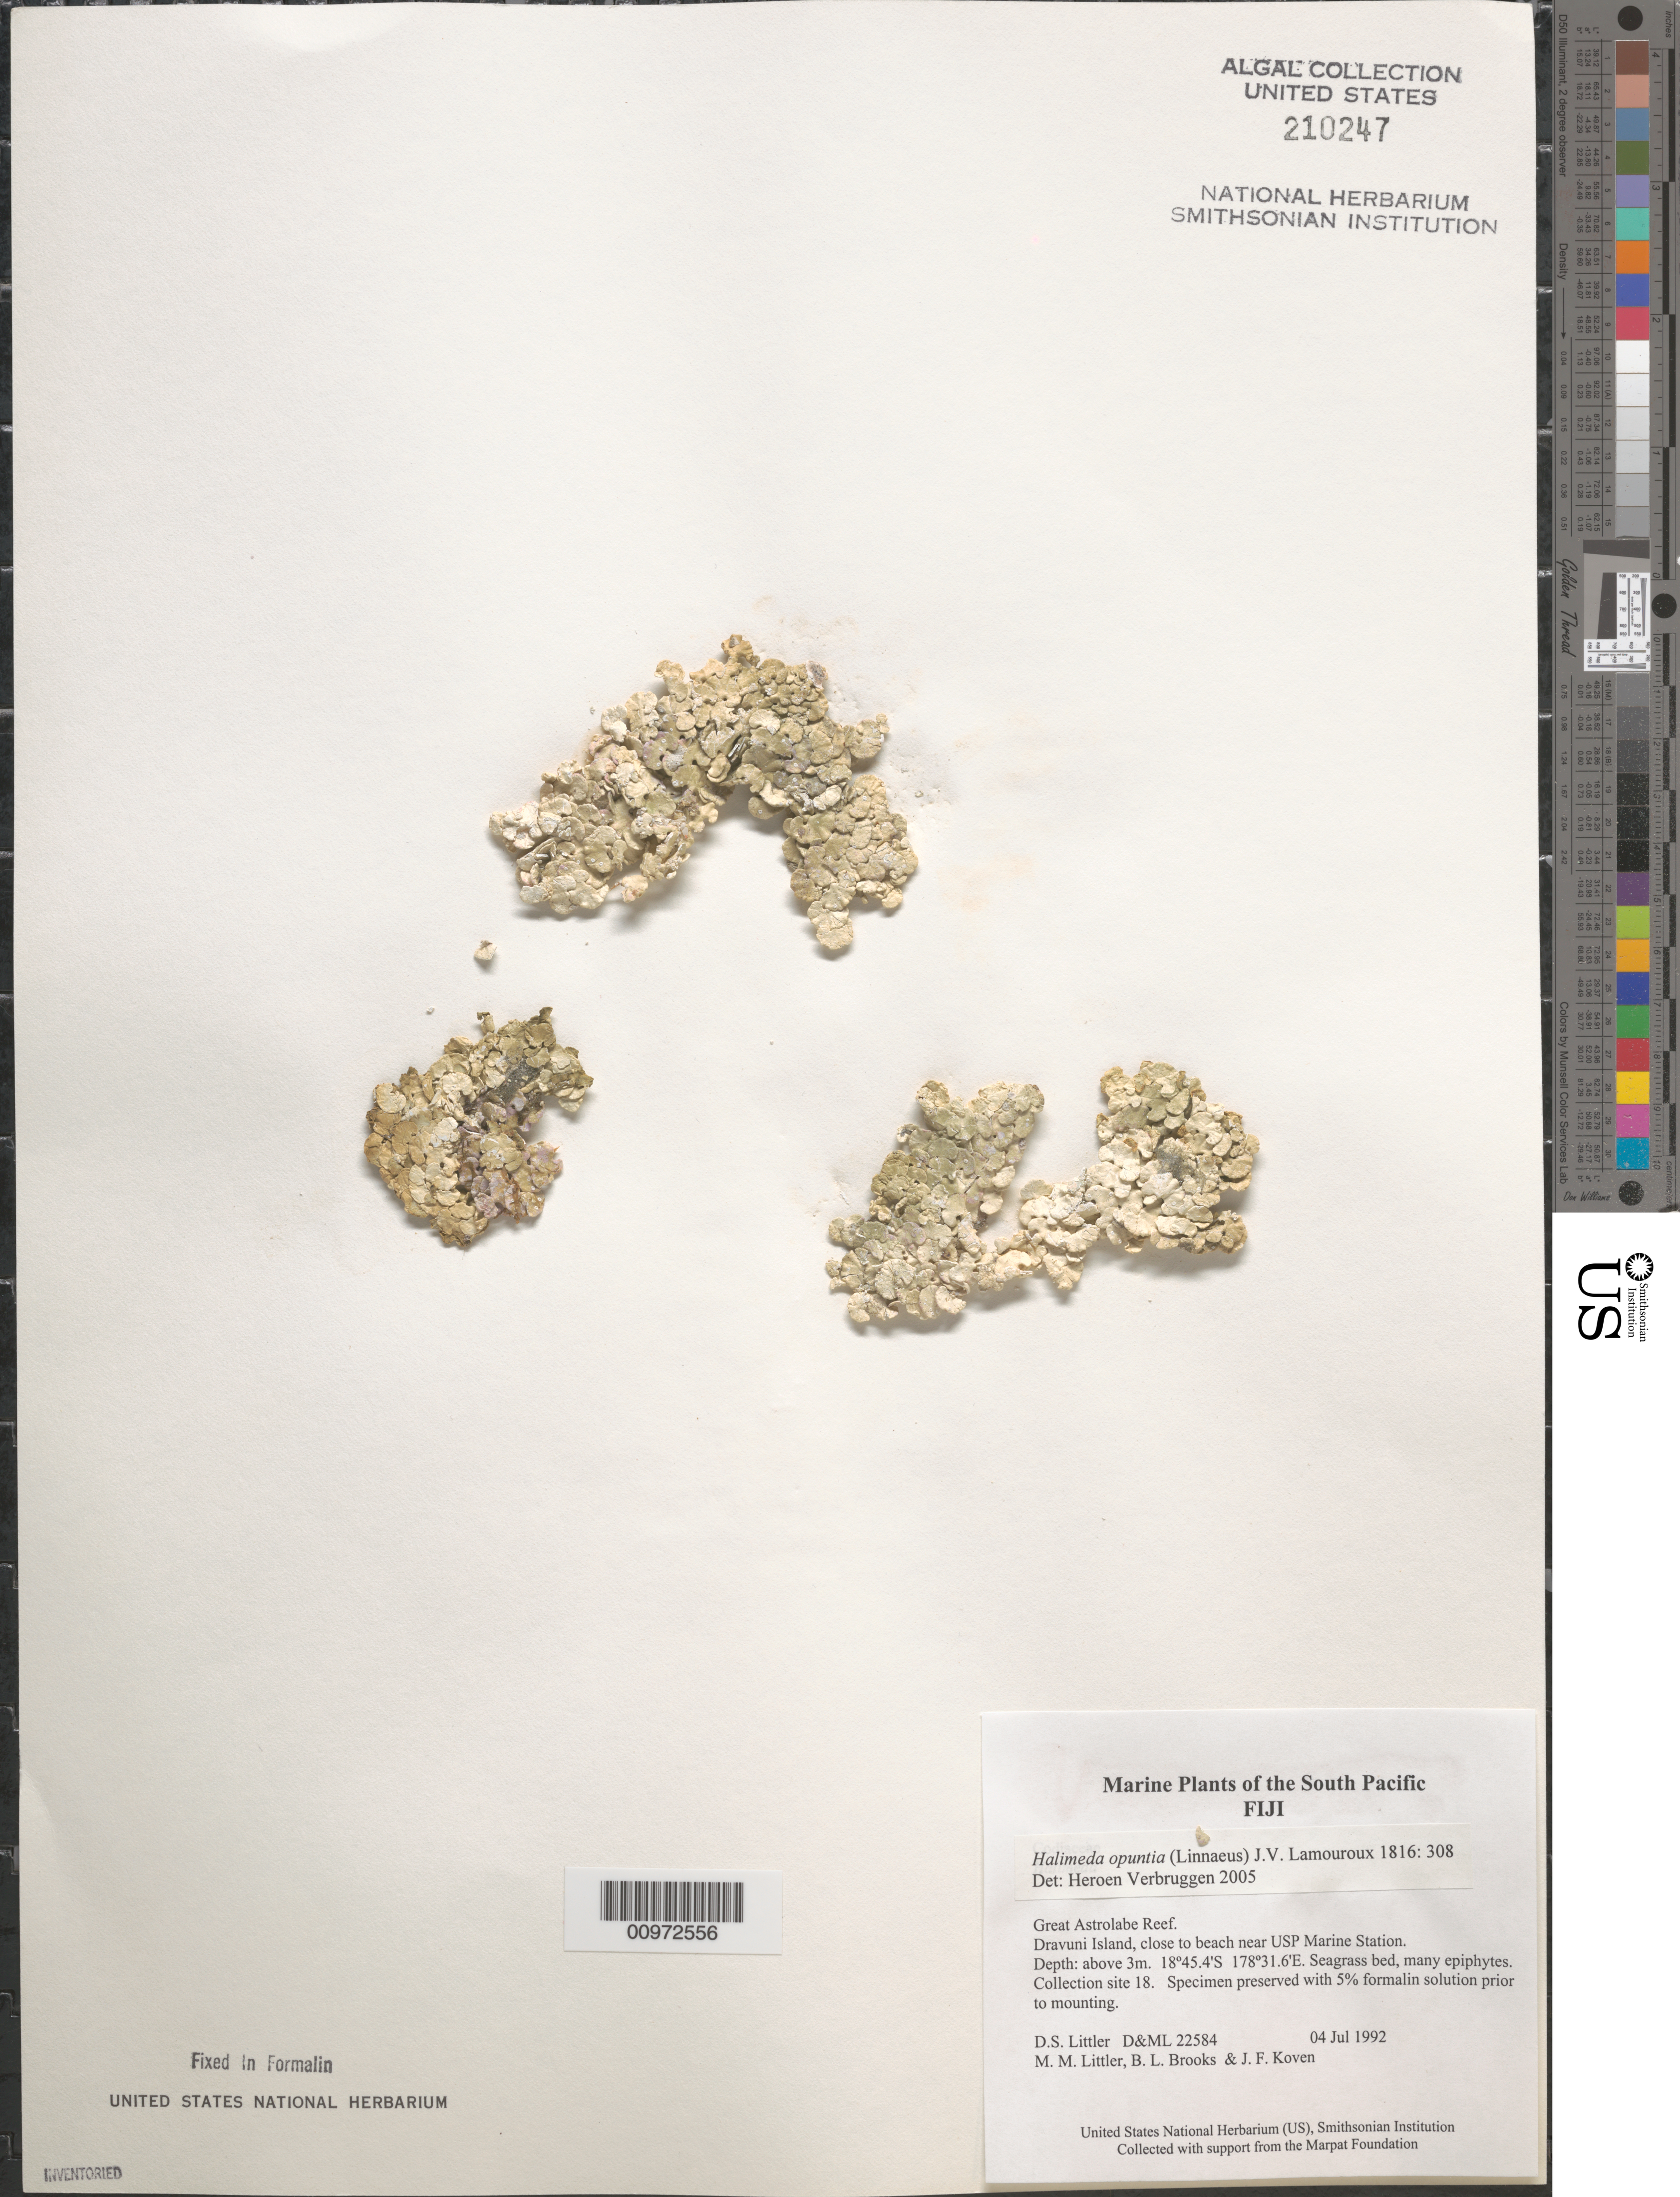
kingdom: Plantae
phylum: Chlorophyta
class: Ulvophyceae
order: Bryopsidales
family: Halimedaceae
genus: Halimeda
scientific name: Halimeda opuntia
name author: (L.) J.V.Lamouroux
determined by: Verbruggen, H.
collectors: D. S. Littler, M. M. Littler, B. Brooks & J. Koven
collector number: D&ML 22584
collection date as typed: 04 Jul 1992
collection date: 1992-07-04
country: Fiji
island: Dravuni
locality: Great Astrolabe Reef, close to beach near USP Marine Station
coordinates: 18 45.4'S, 178 31.6'E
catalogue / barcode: US 210247